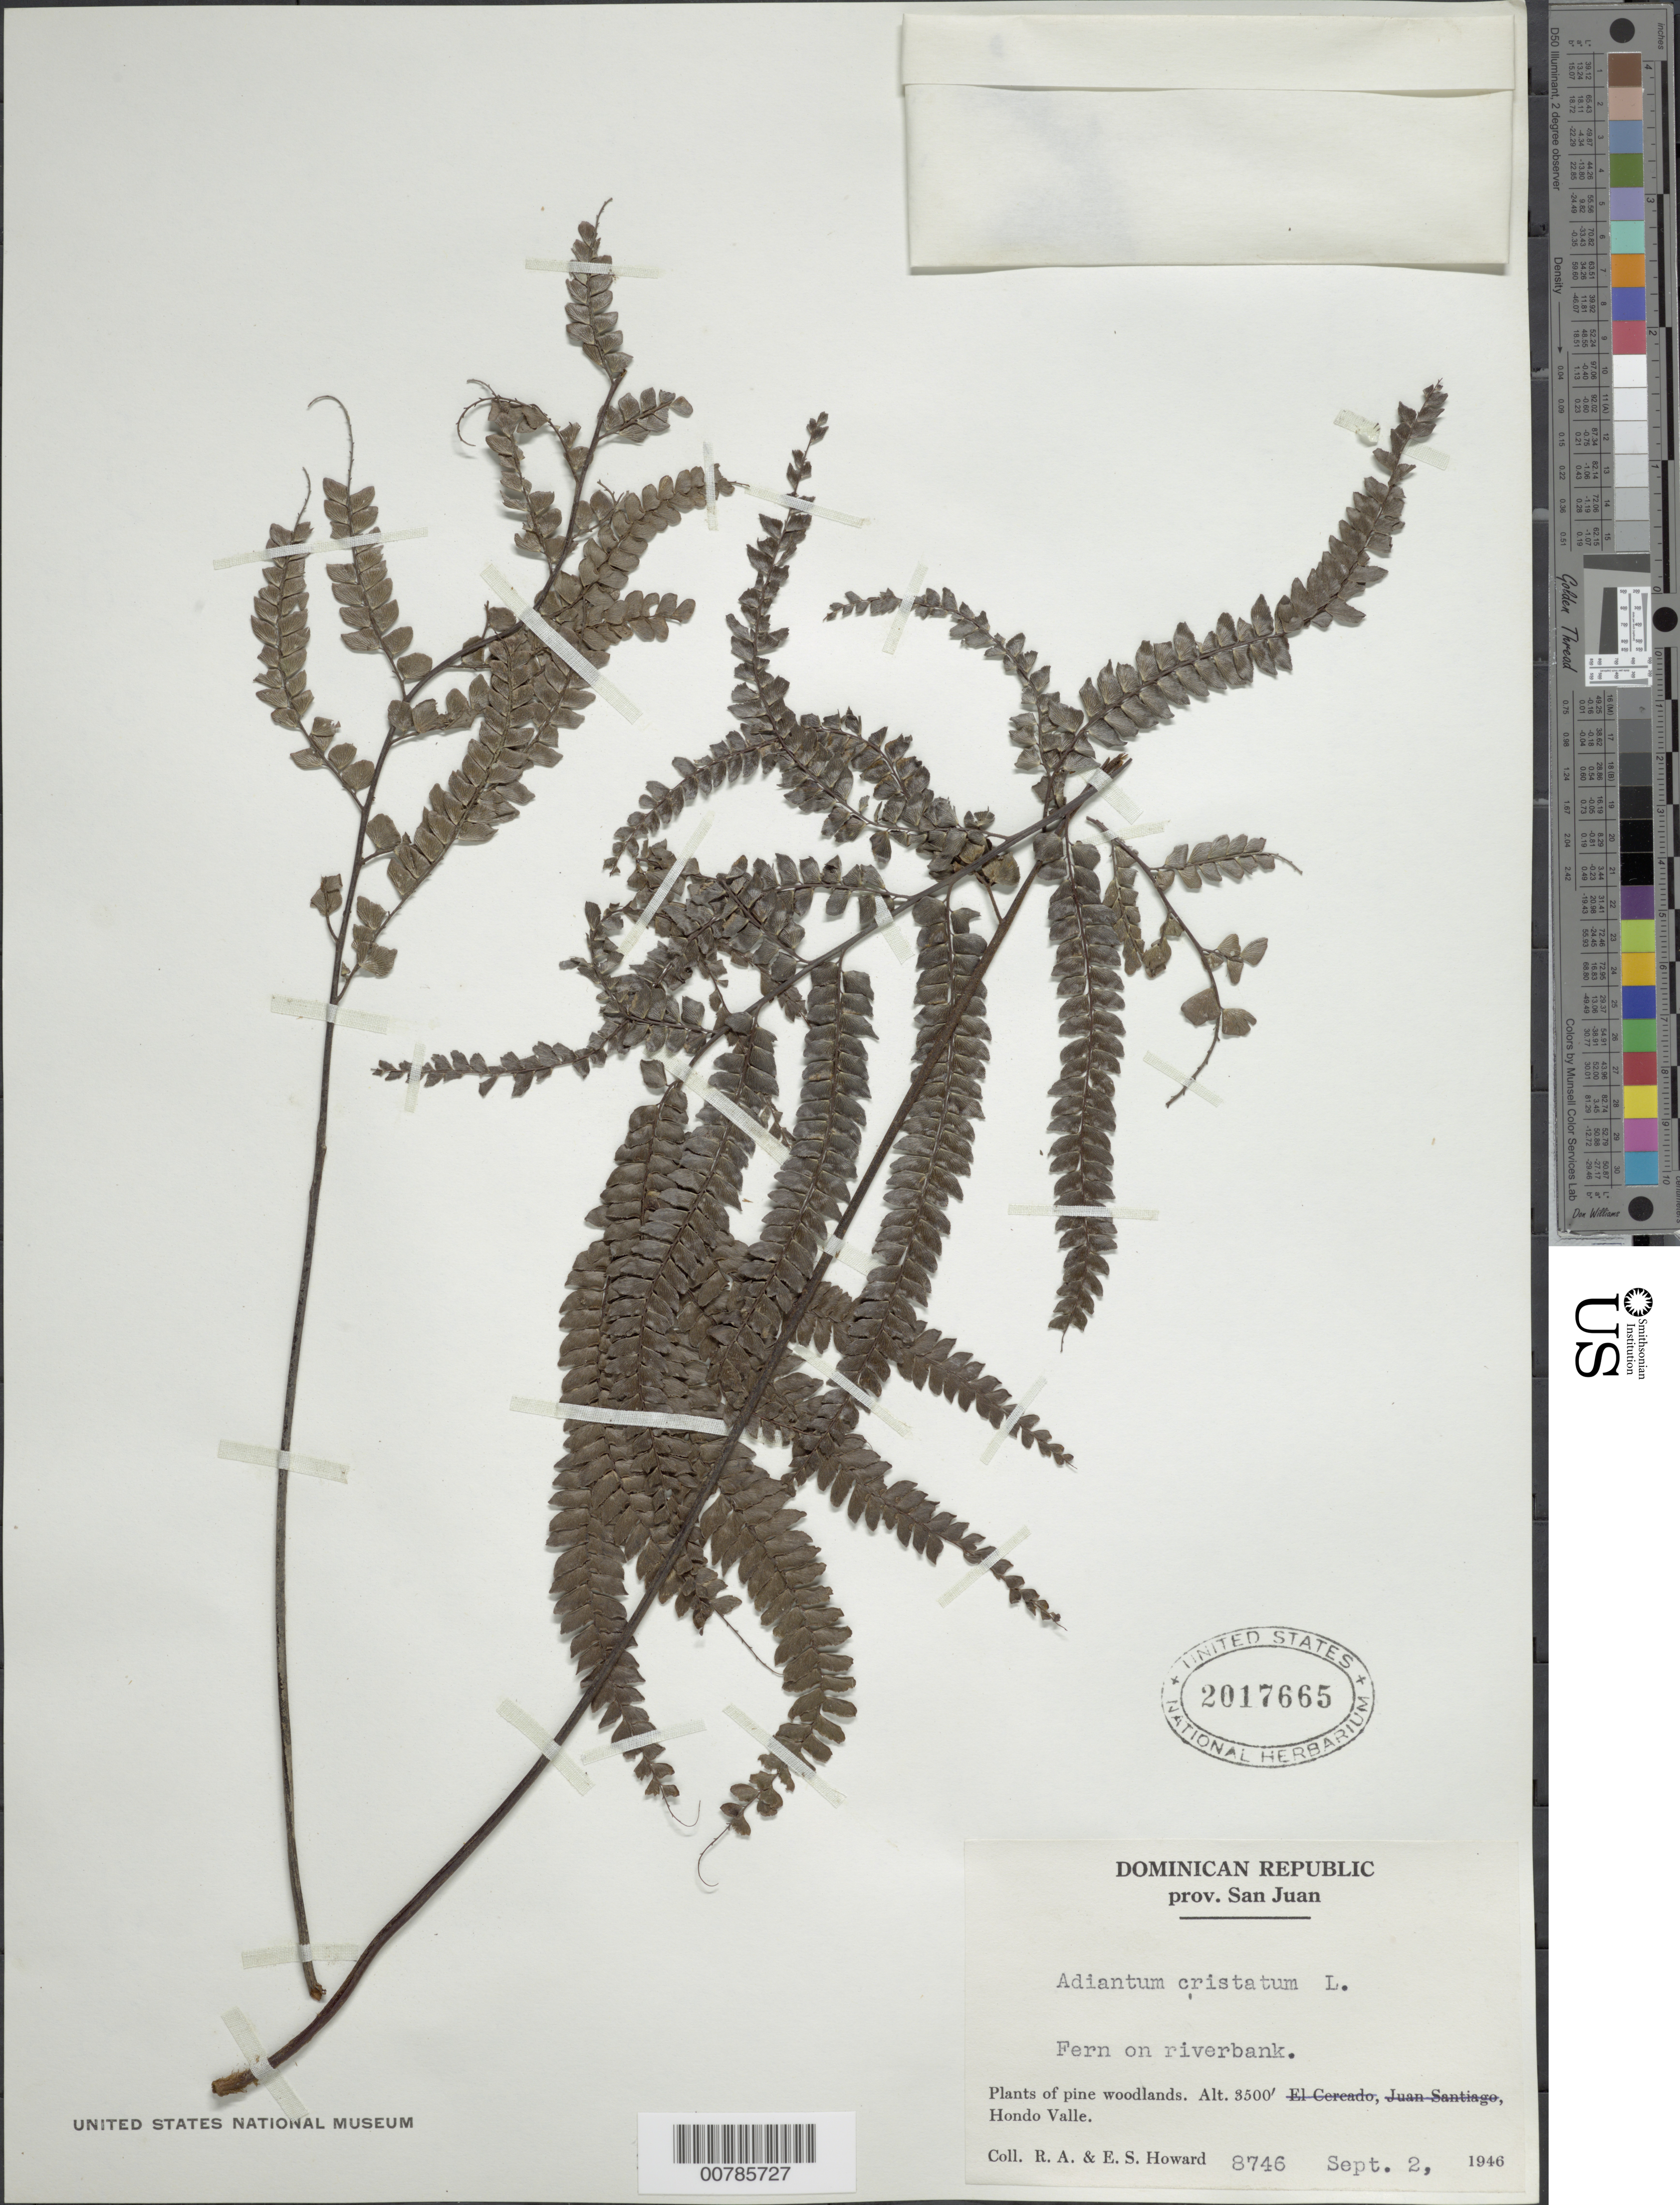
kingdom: Plantae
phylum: Tracheophyta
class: Polypodiopsida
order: Polypodiales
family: Pteridaceae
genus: Adiantum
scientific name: Adiantum pyramidale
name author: (L.) Willd.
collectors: R. A. Howard & E. S. Howard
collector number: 8746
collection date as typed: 02 Sep 1946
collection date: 1946-09-02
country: Dominican Republic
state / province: San Juan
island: Hispaniola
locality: Hondo Valle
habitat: Pine woodlands; on riverbank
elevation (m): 1067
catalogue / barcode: US 2017665